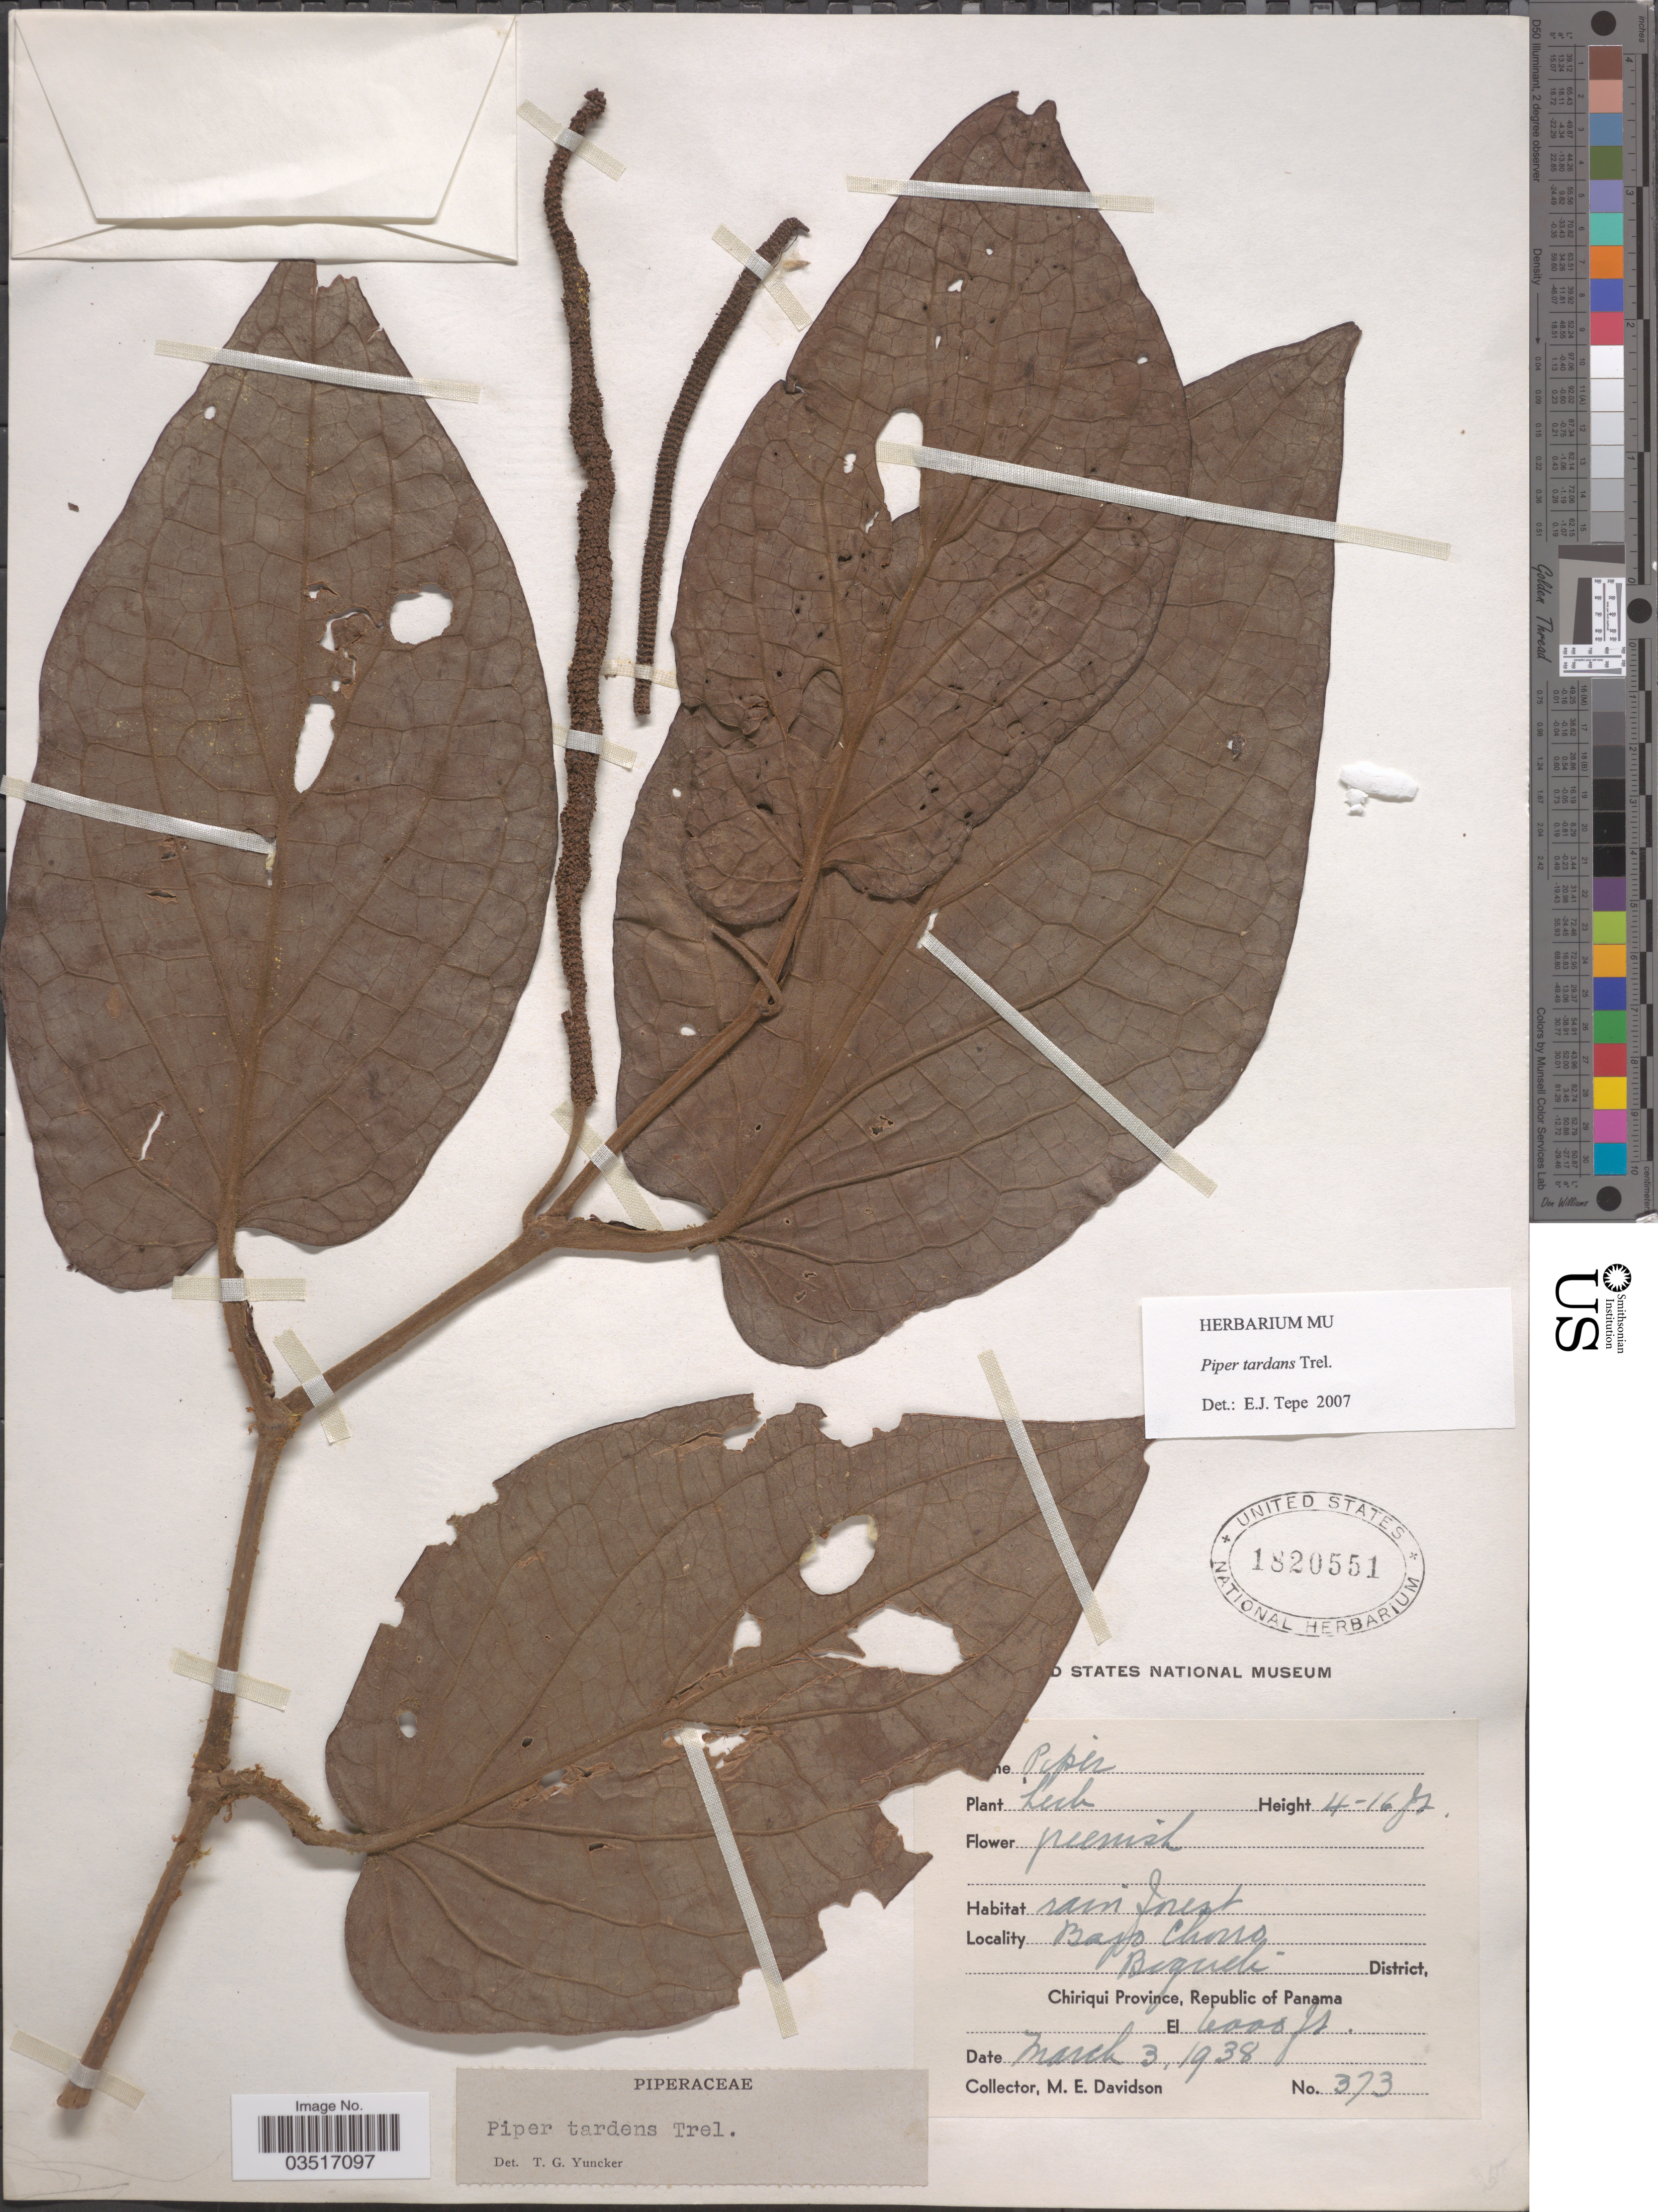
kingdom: Plantae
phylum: Tracheophyta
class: Magnoliopsida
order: Piperales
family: Piperaceae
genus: Piper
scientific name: Piper tardans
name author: Trel. in Woodson & Schery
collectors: M. E. Davidson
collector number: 373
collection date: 1938-03-03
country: Panama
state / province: Chiriqui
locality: Bajo Chorro, Boqueté District.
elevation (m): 1829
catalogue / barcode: US 1820551